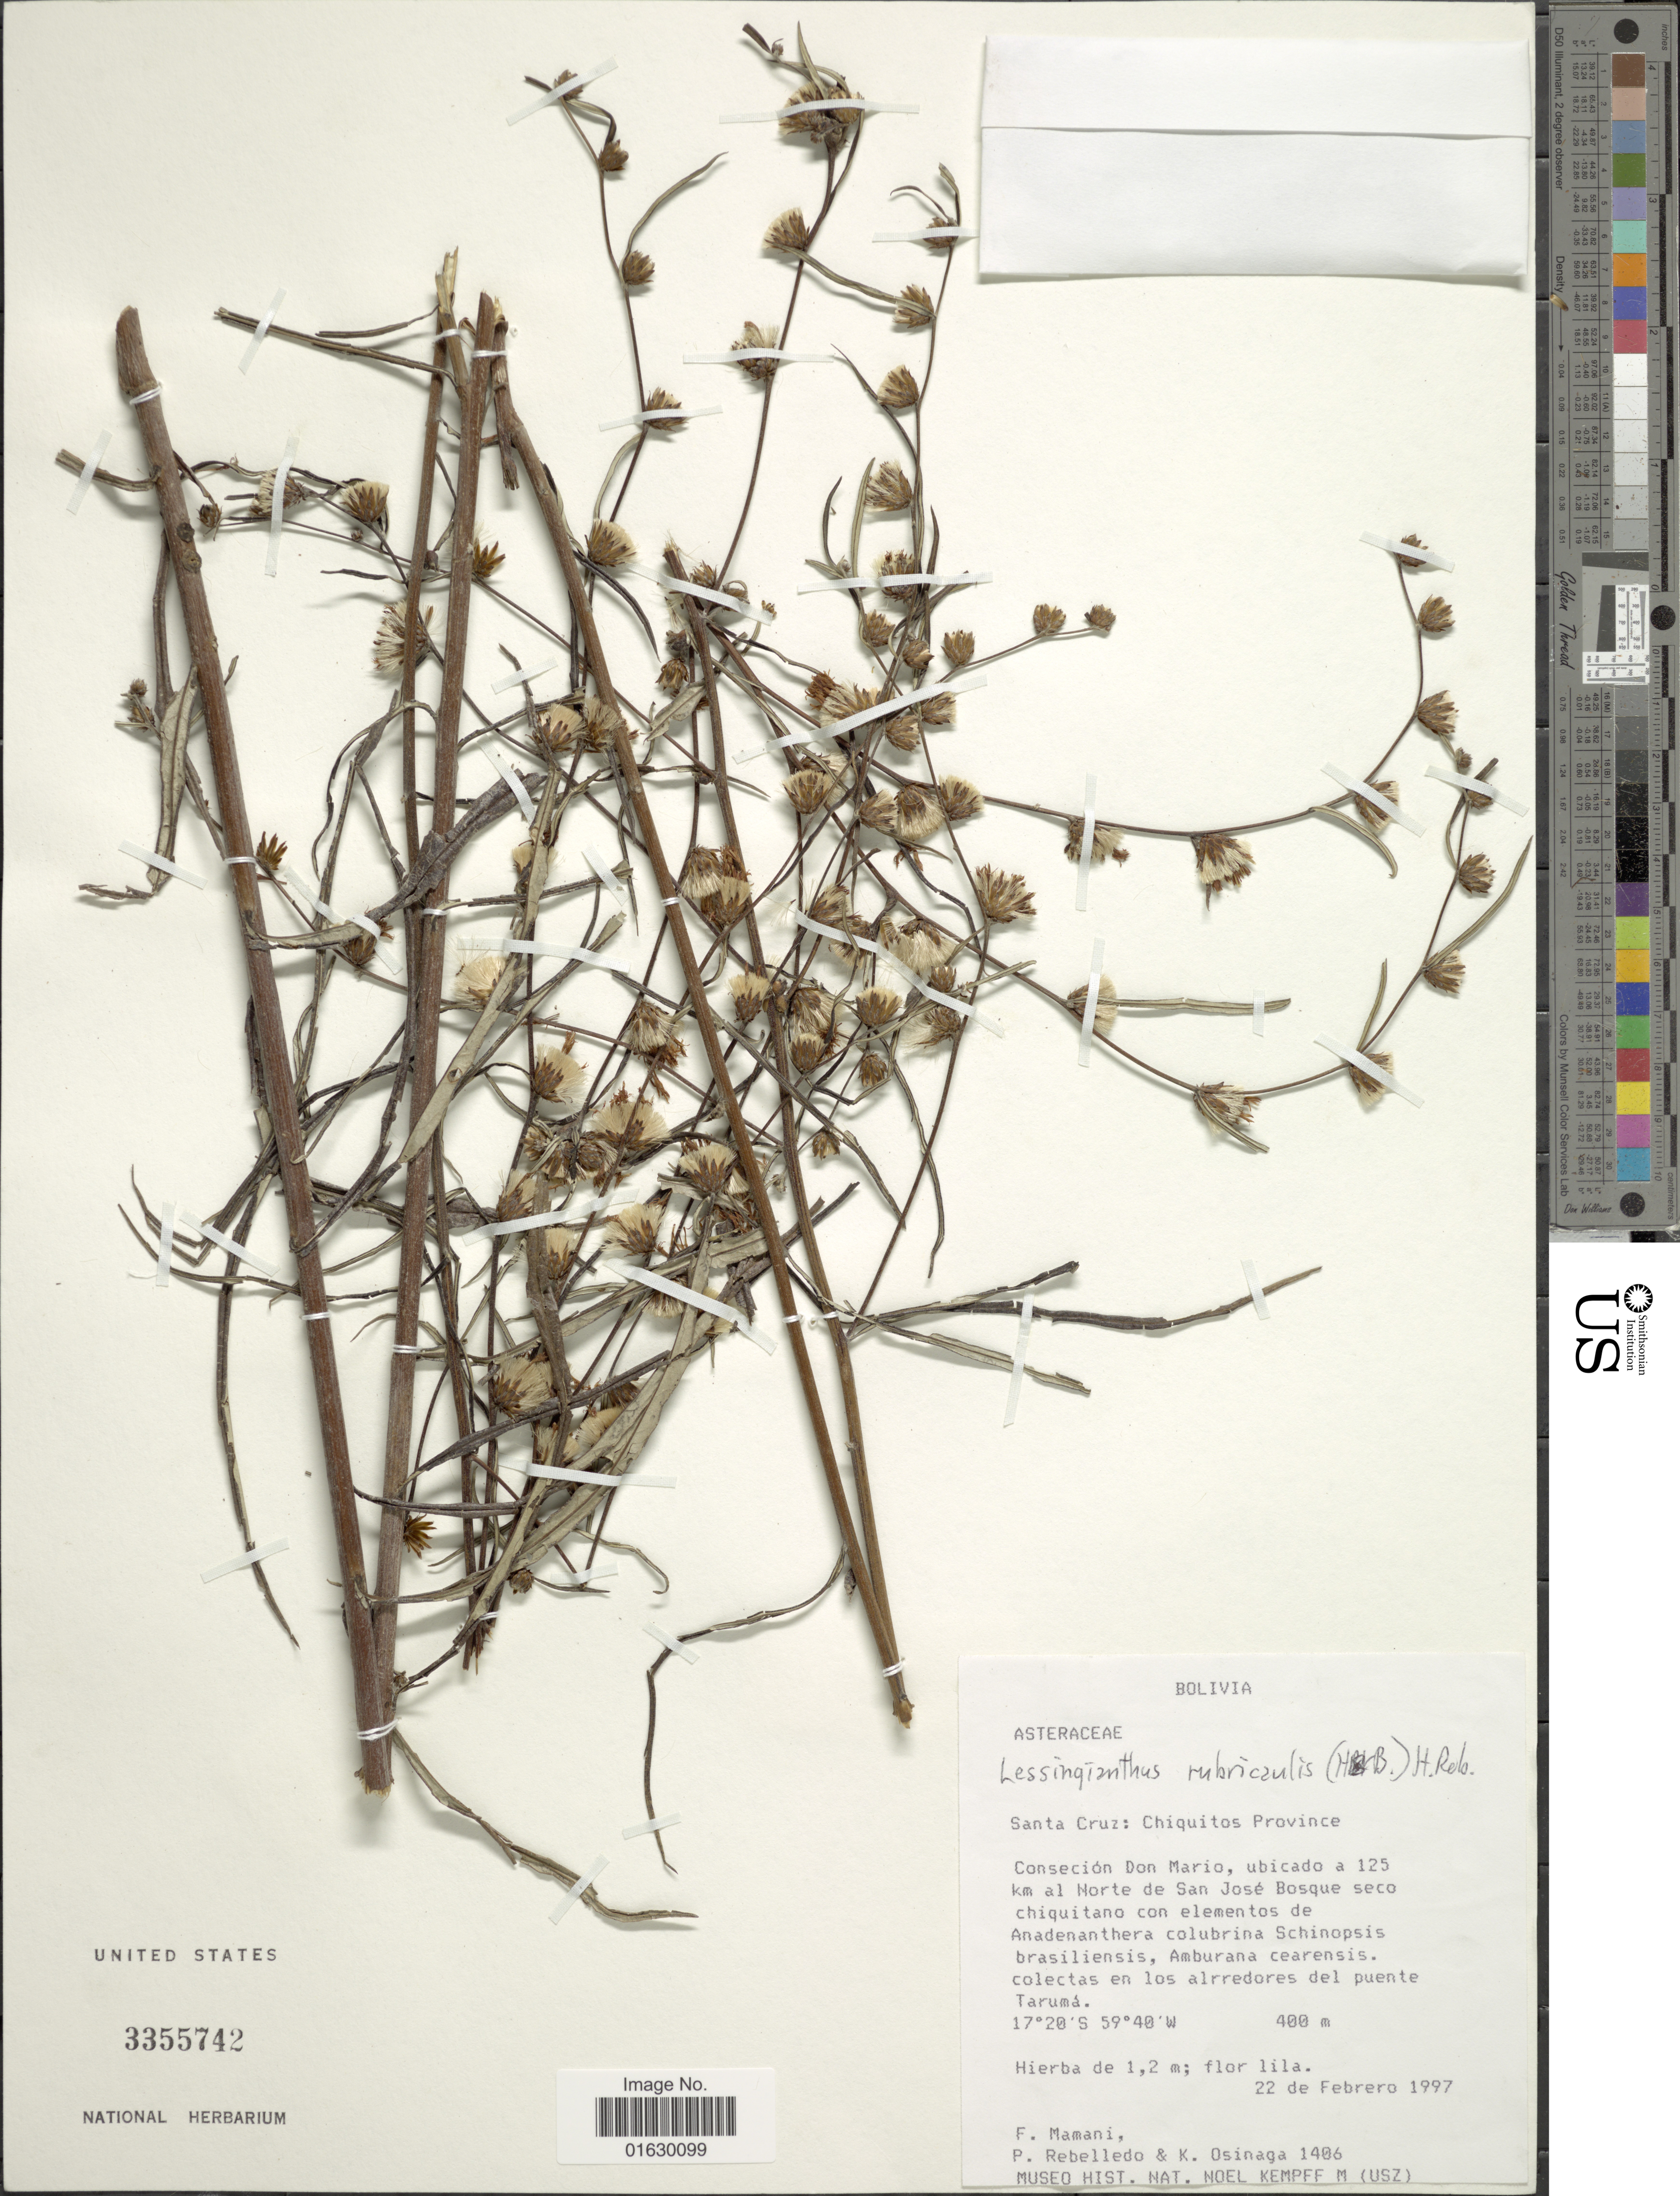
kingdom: Plantae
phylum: Tracheophyta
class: Magnoliopsida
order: Asterales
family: Asteraceae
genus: Lessingianthus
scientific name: Lessingianthus rubricaulis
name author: (Humb. & Bonpl.) H. Rob.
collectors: F. Mamani, P. Rebelledo & K. Osinaga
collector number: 1406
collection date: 1997-02-22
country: Bolivia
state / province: Santa Cruz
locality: Santa Cruz, Chiquitos Province, Consecion Don Mario, ubicado a 125 km al Norte de San Jose Bosque seco chiquitano con elementos de Anadenanthera colubrina Schinopsis brasiliensis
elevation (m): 400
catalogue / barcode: US 3355742